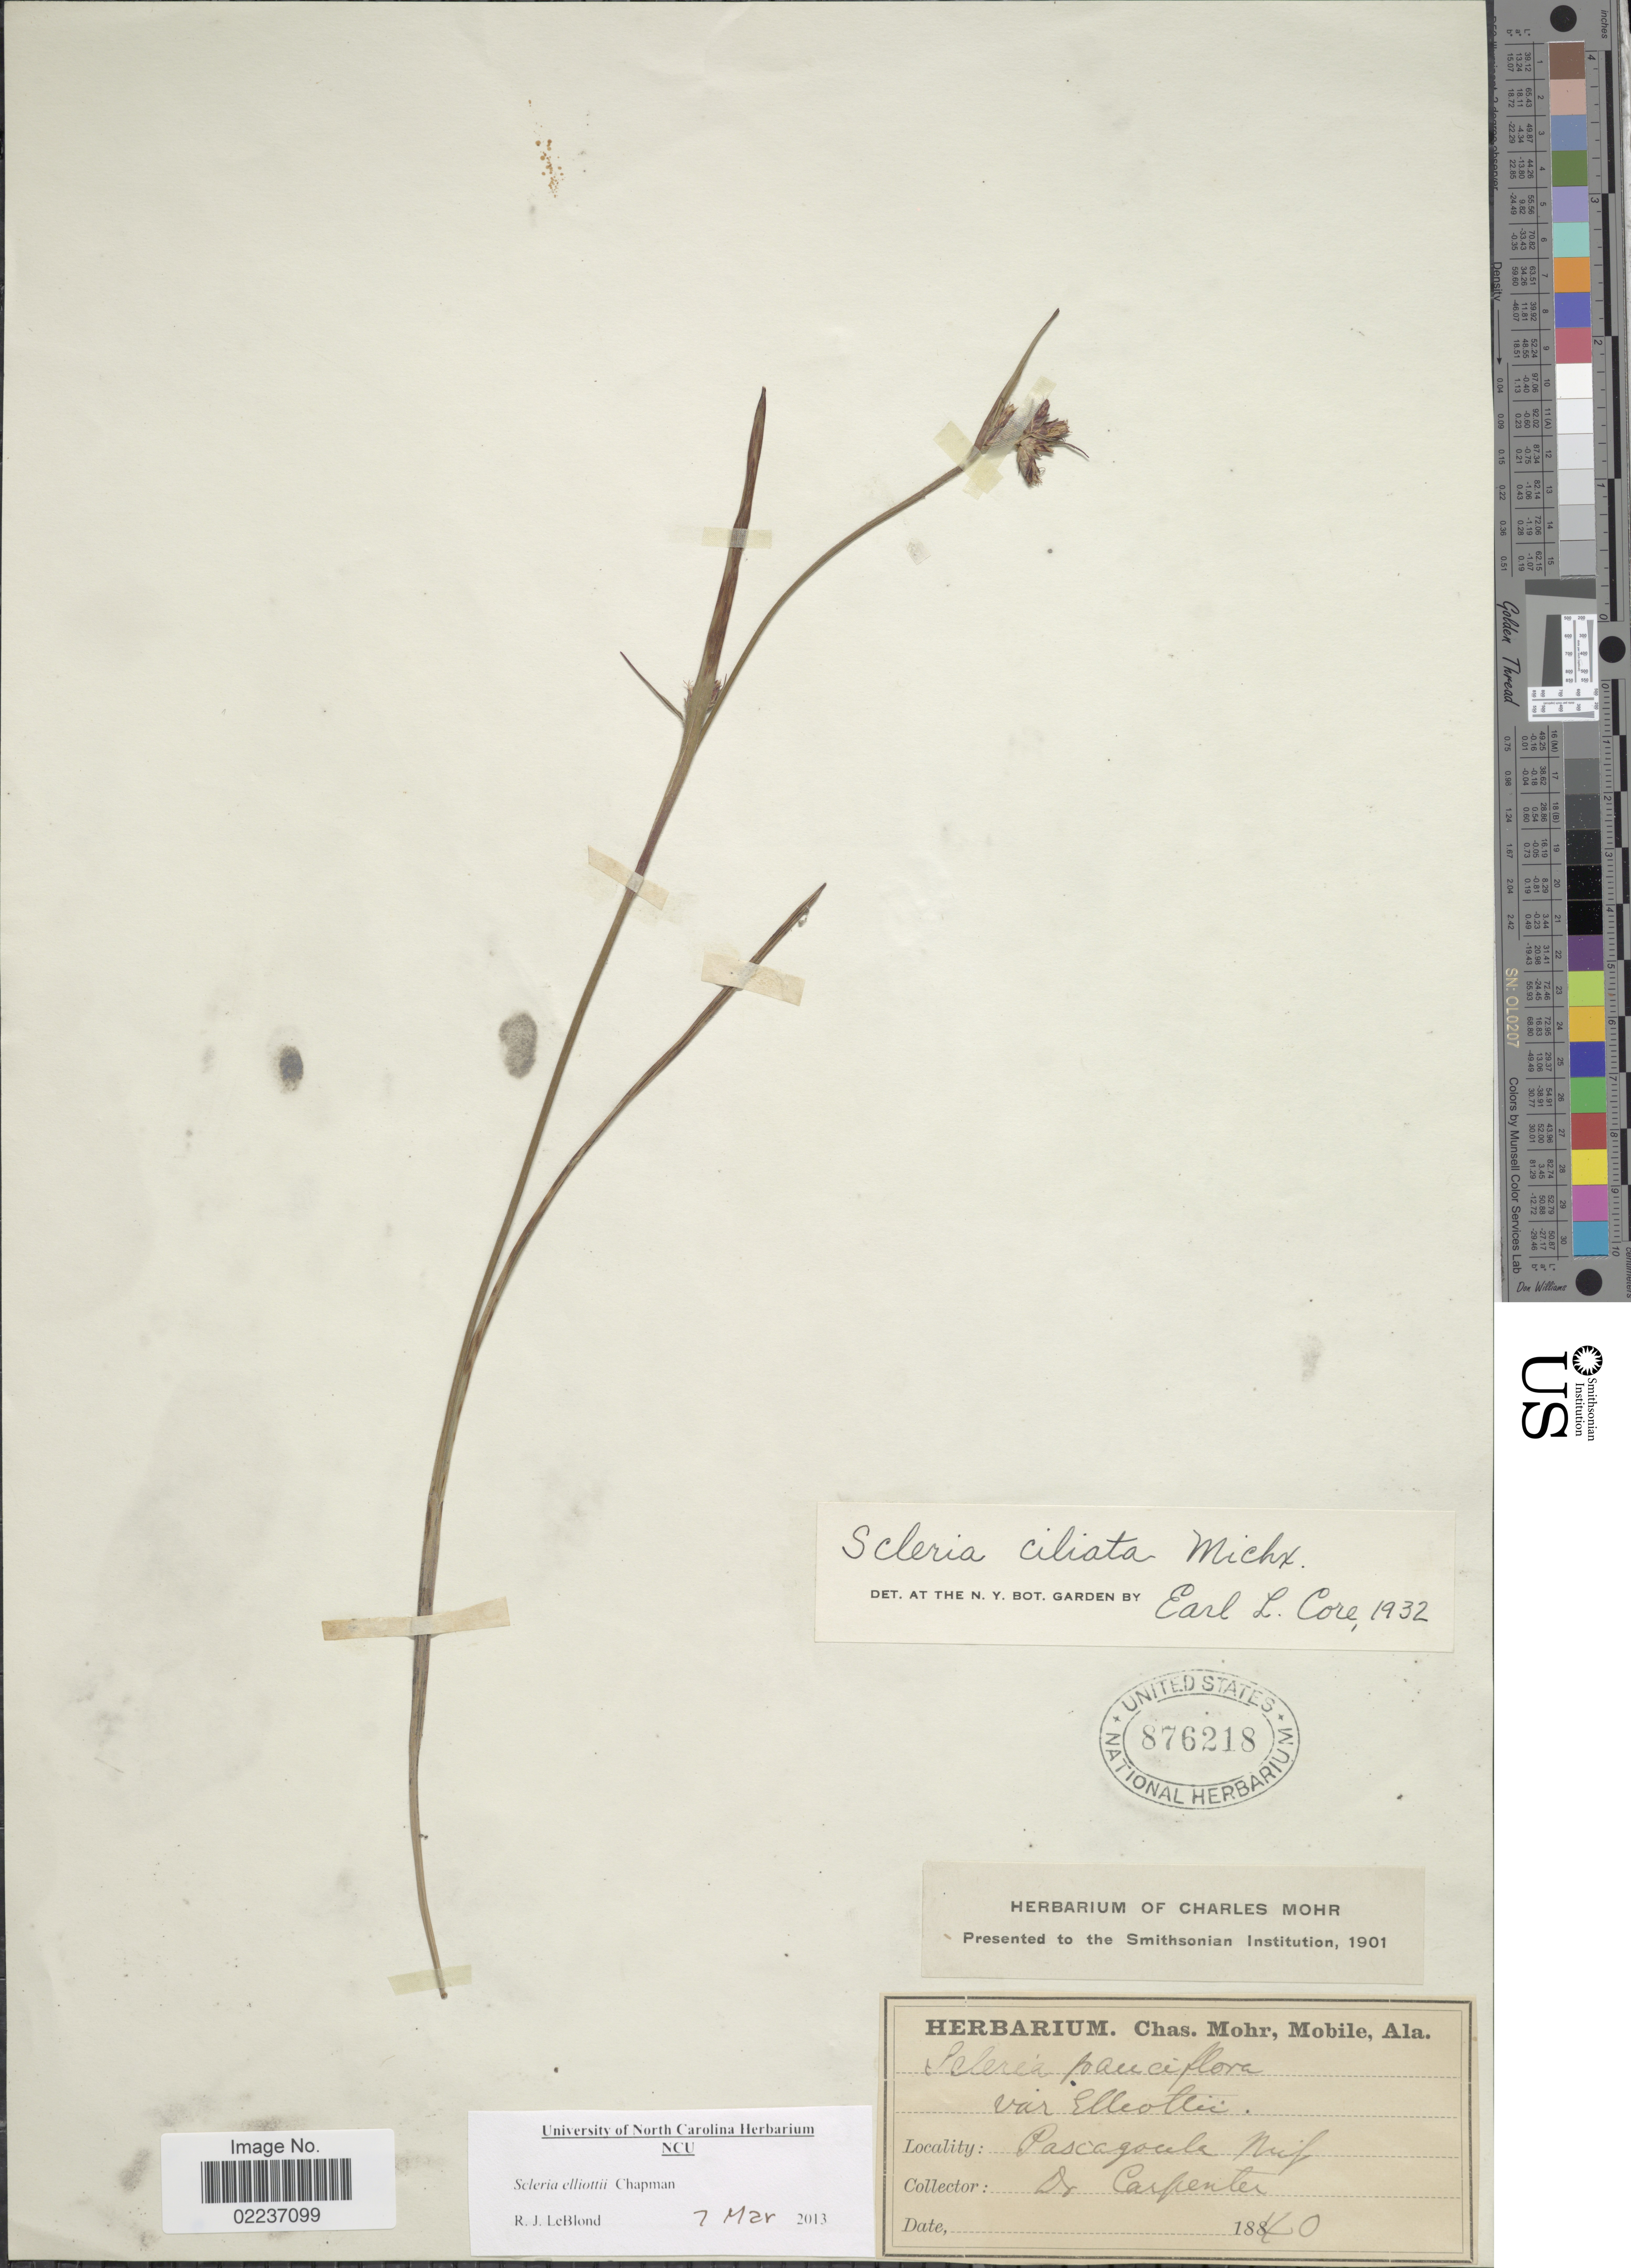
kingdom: Plantae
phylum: Tracheophyta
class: Liliopsida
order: Poales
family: Cyperaceae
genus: Scleria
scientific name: Scleria ciliata var. elliottii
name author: (Chapm.) Fernald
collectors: -. Carpenter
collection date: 1840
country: United States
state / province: Mississippi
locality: Pascagoula, Miss.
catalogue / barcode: US 876218